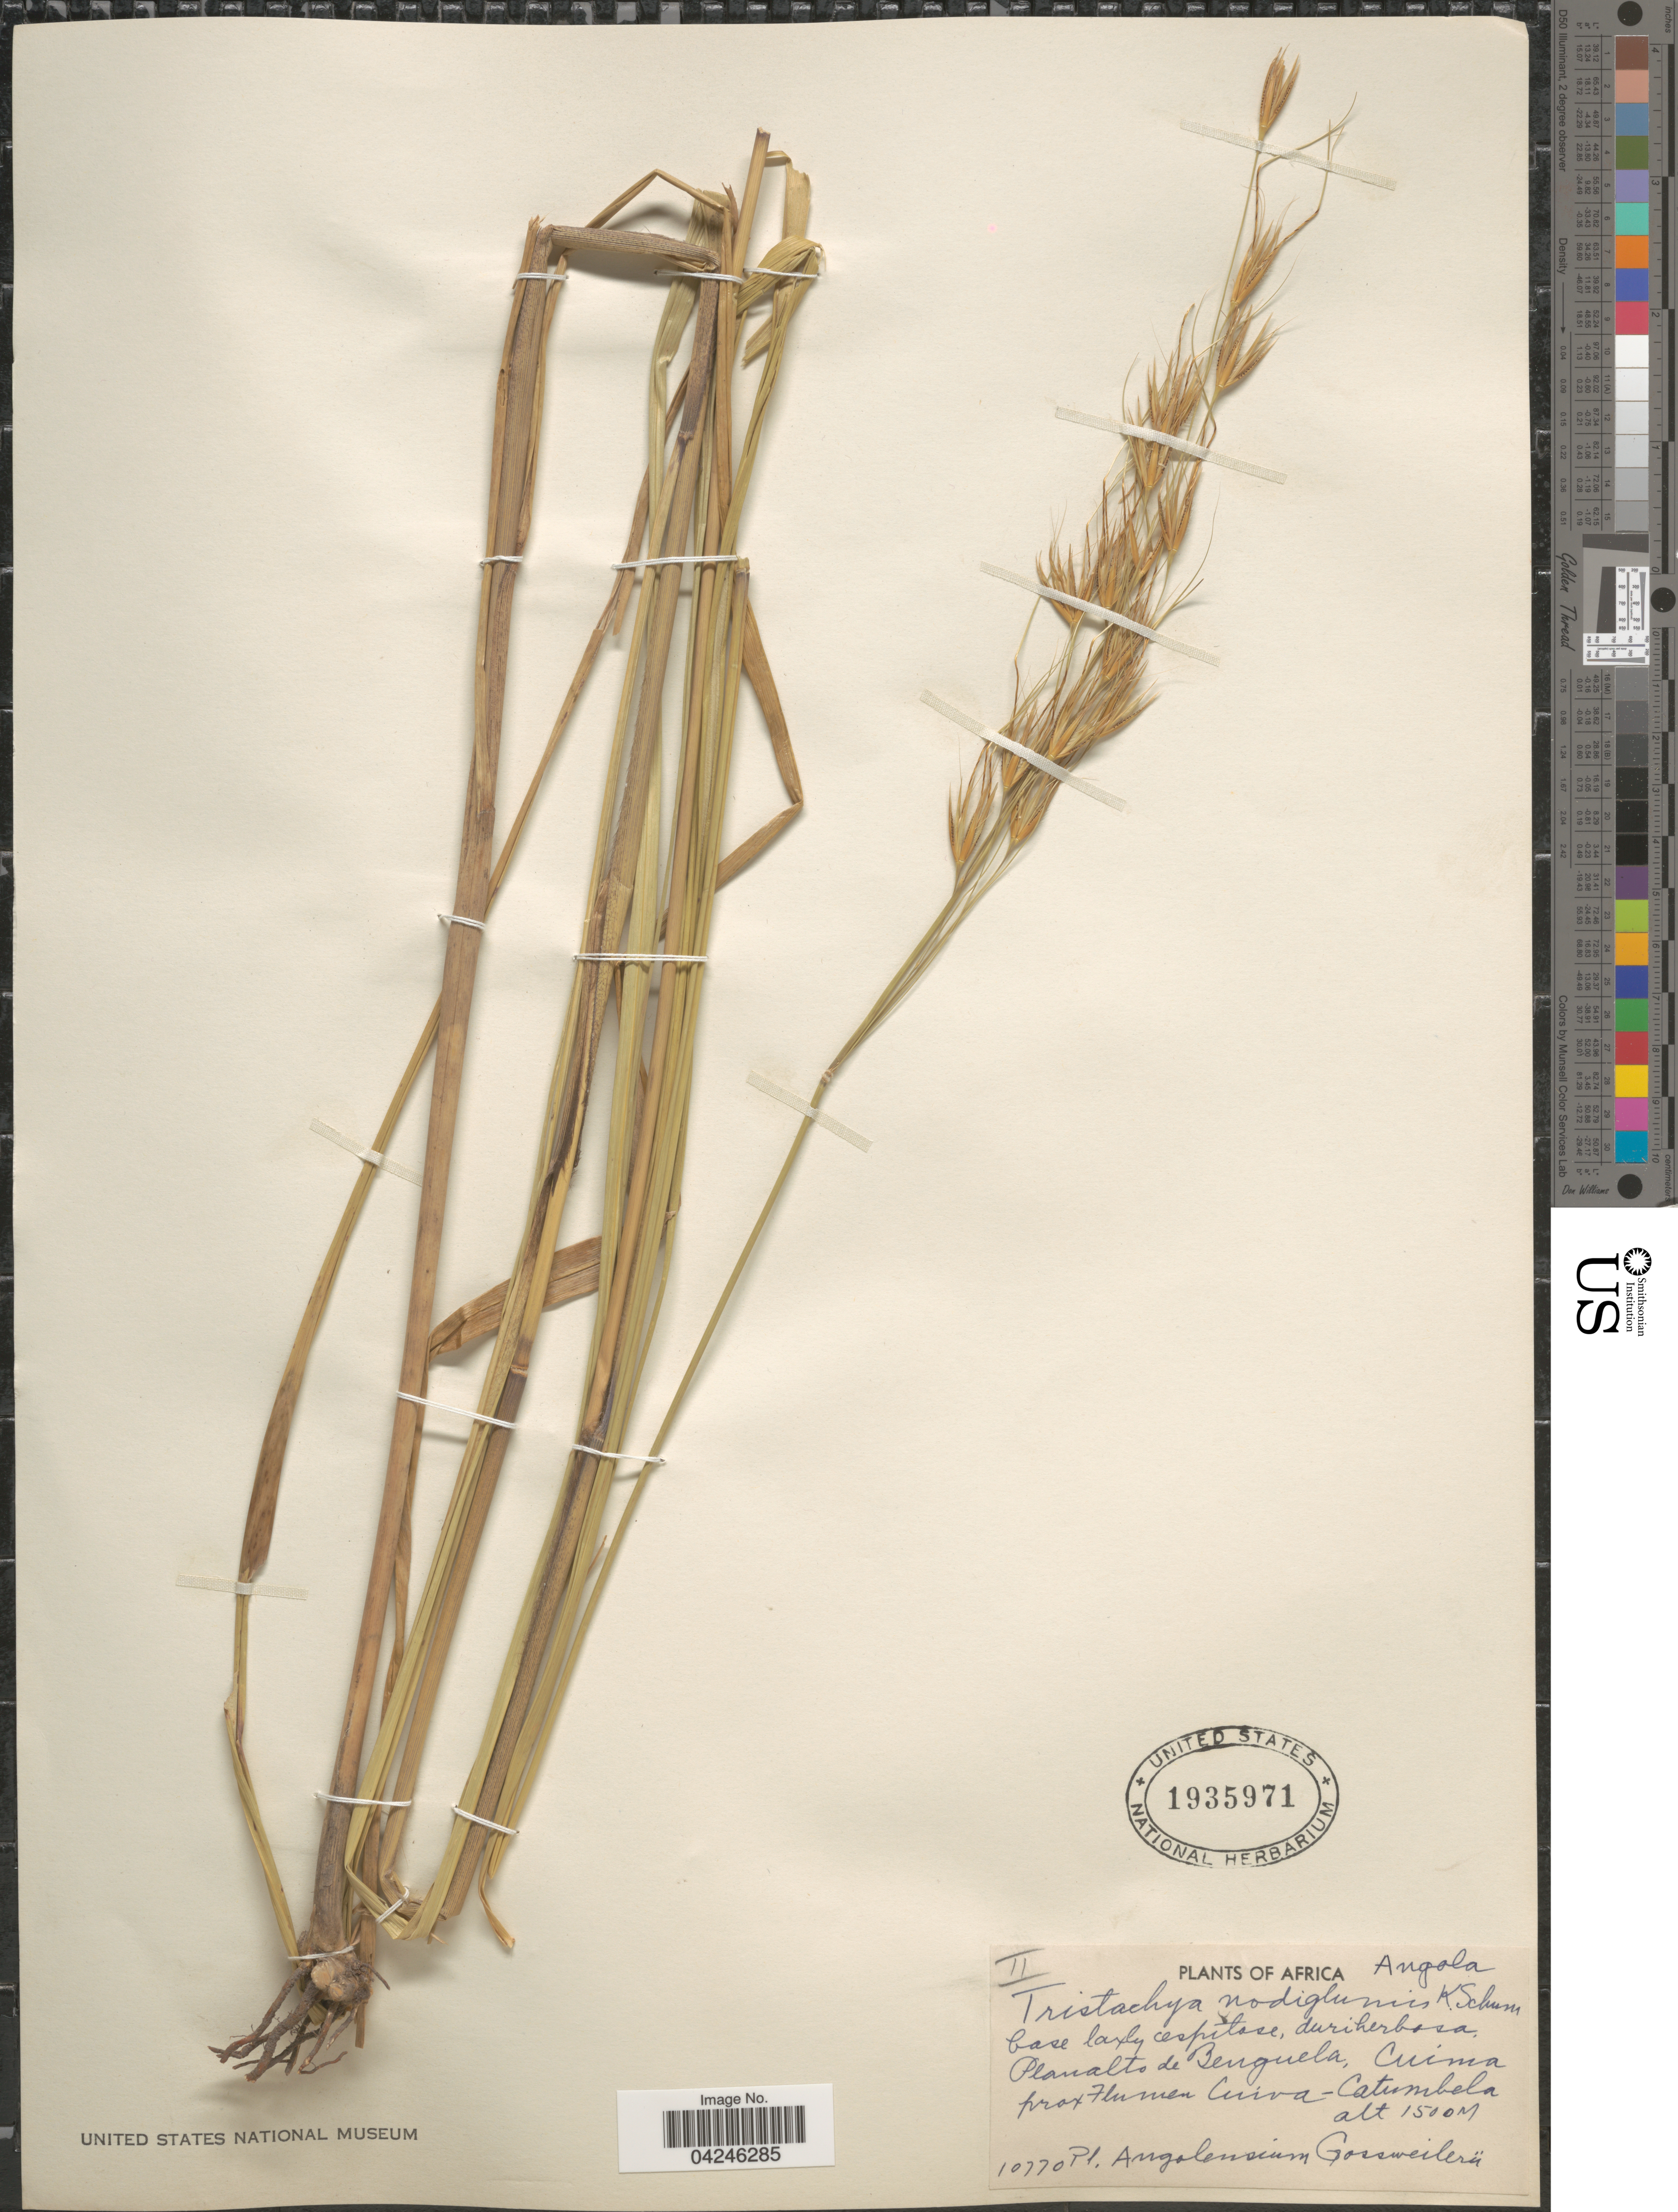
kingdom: Plantae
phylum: Tracheophyta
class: Liliopsida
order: Poales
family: Poaceae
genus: Tristachya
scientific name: Tristachya nodiglumis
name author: K. Schum.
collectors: -. Gossweiler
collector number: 10770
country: Angola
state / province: Benguela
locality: Planalto de Benguela, Cuima prox Flumen Cuiva-Catumbela.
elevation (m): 1500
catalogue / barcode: US 1935971